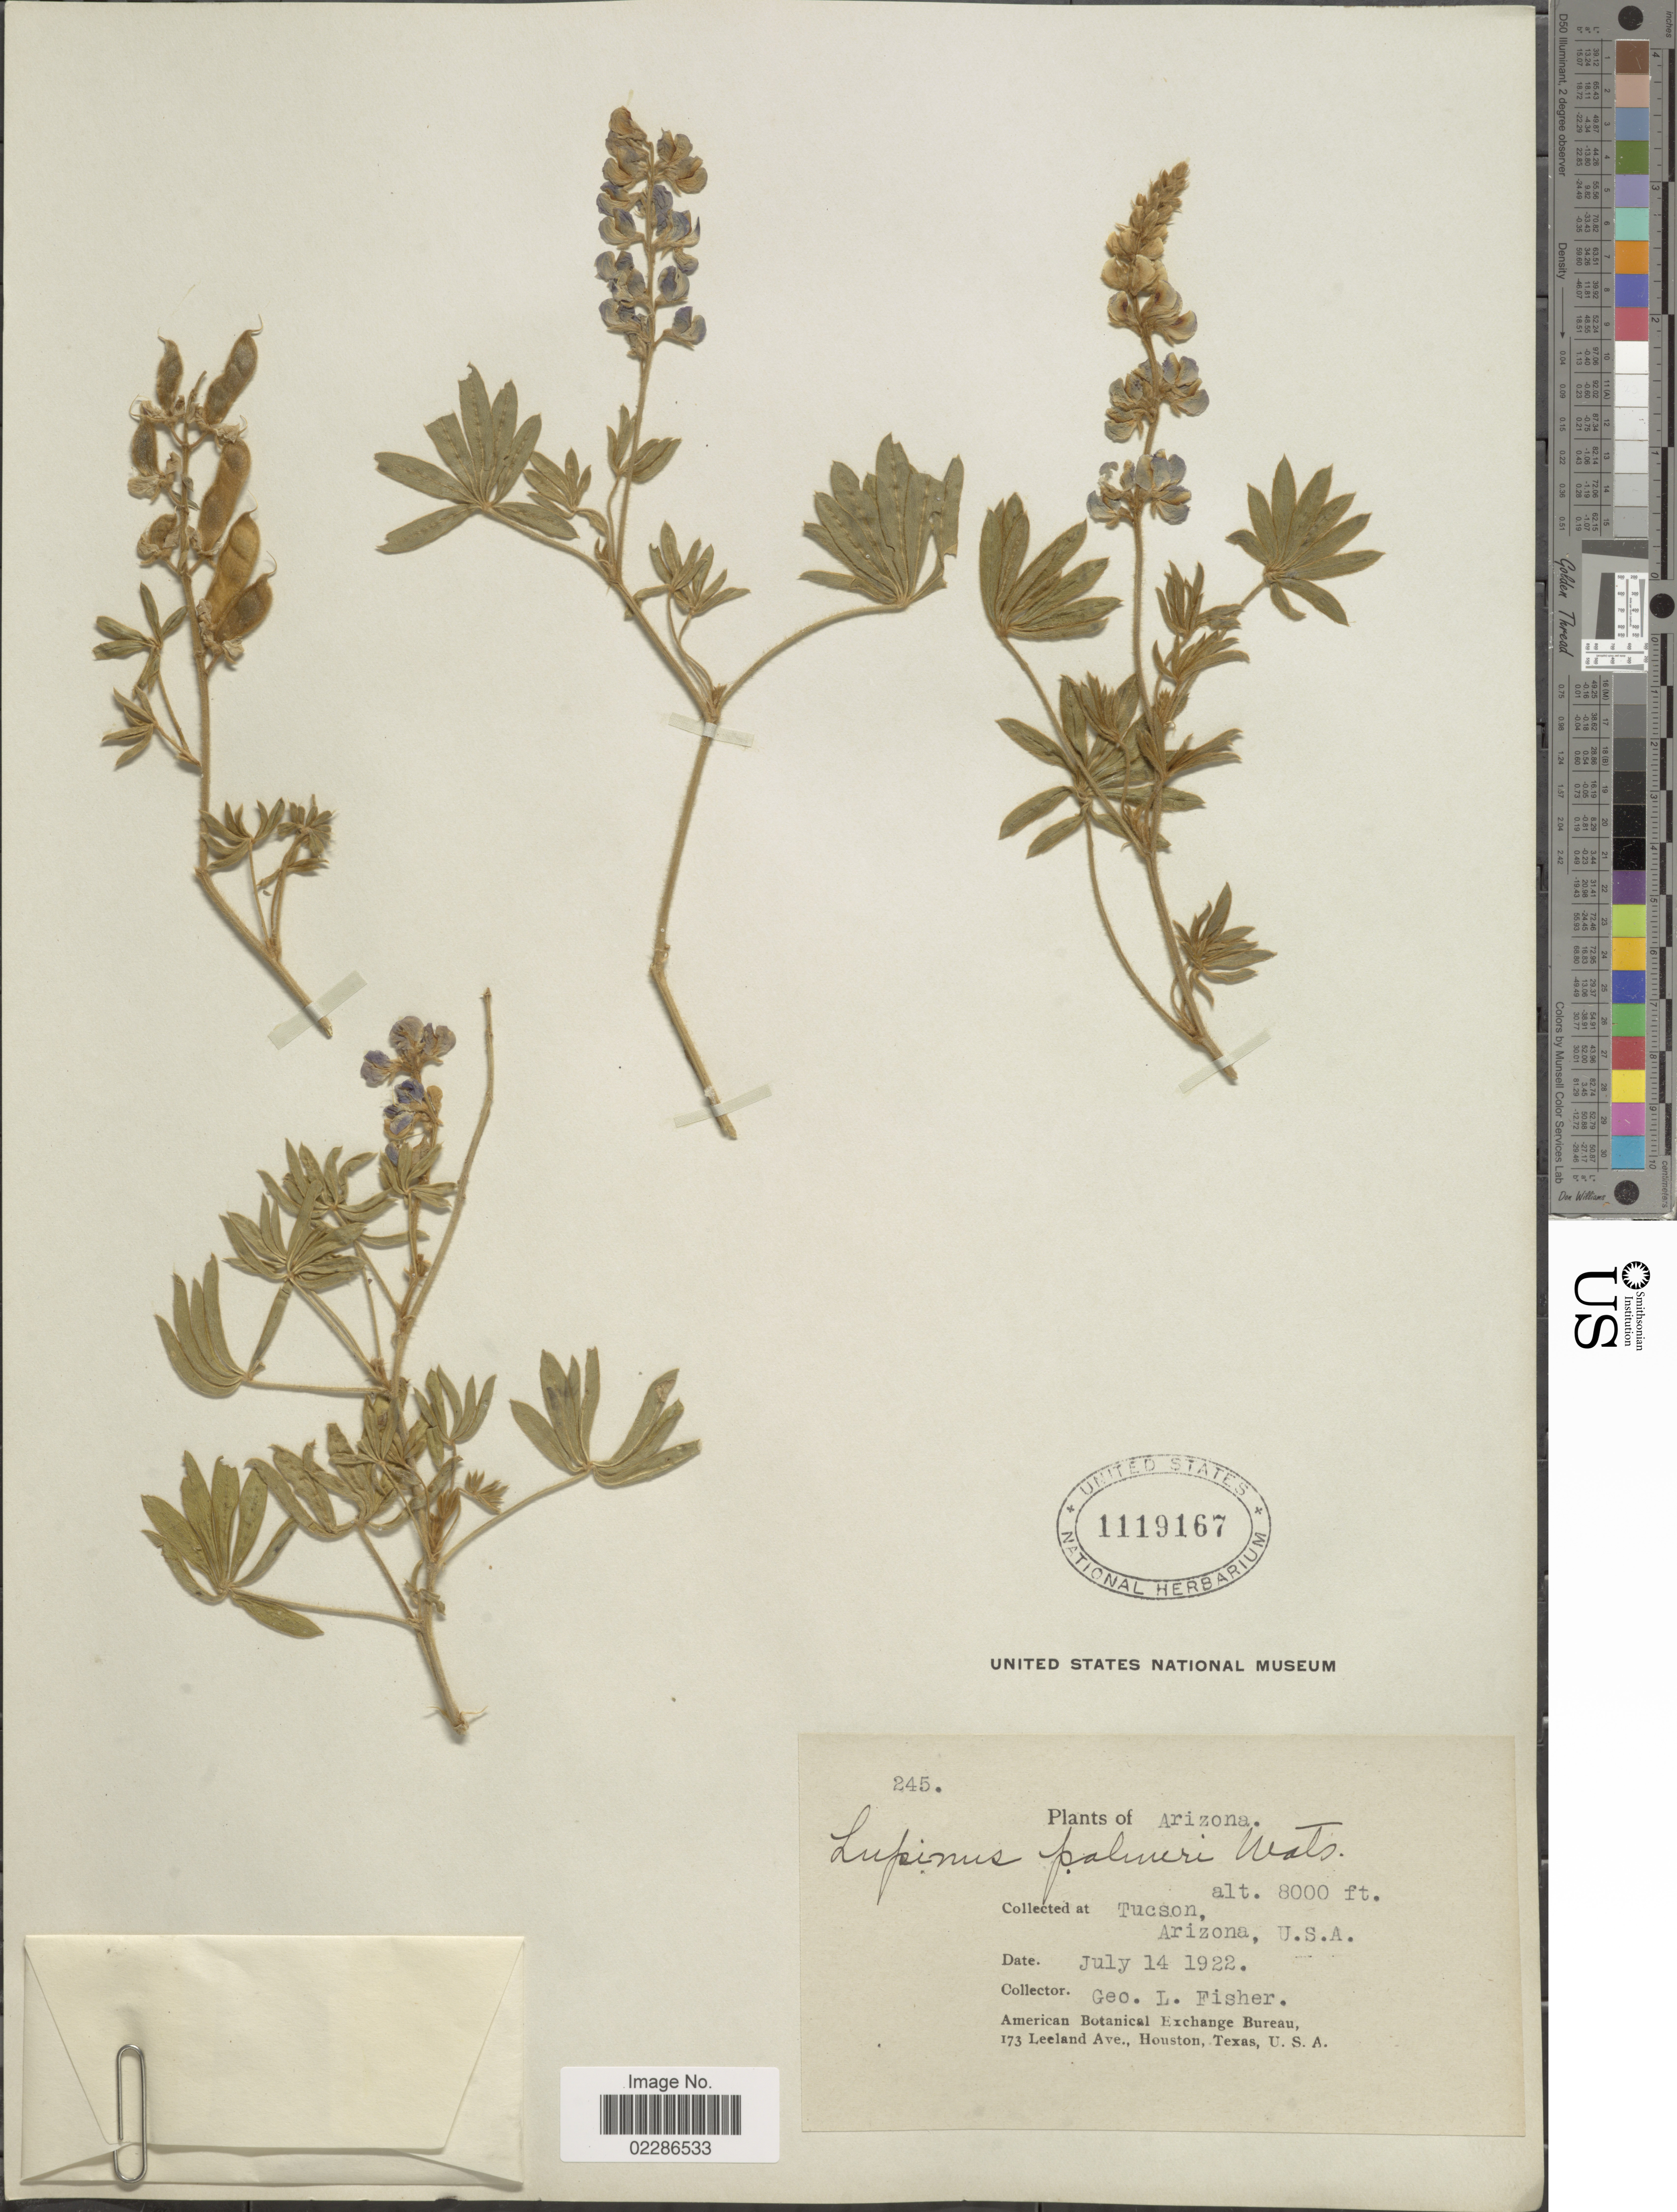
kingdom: Plantae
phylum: Tracheophyta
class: Magnoliopsida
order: Fabales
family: Fabaceae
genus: Lupinus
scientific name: Lupinus palmeri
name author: S. Watson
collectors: G. L. Fisher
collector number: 245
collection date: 1922-07-14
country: United States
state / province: Arizona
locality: Tucson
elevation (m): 2438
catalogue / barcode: US 1119167